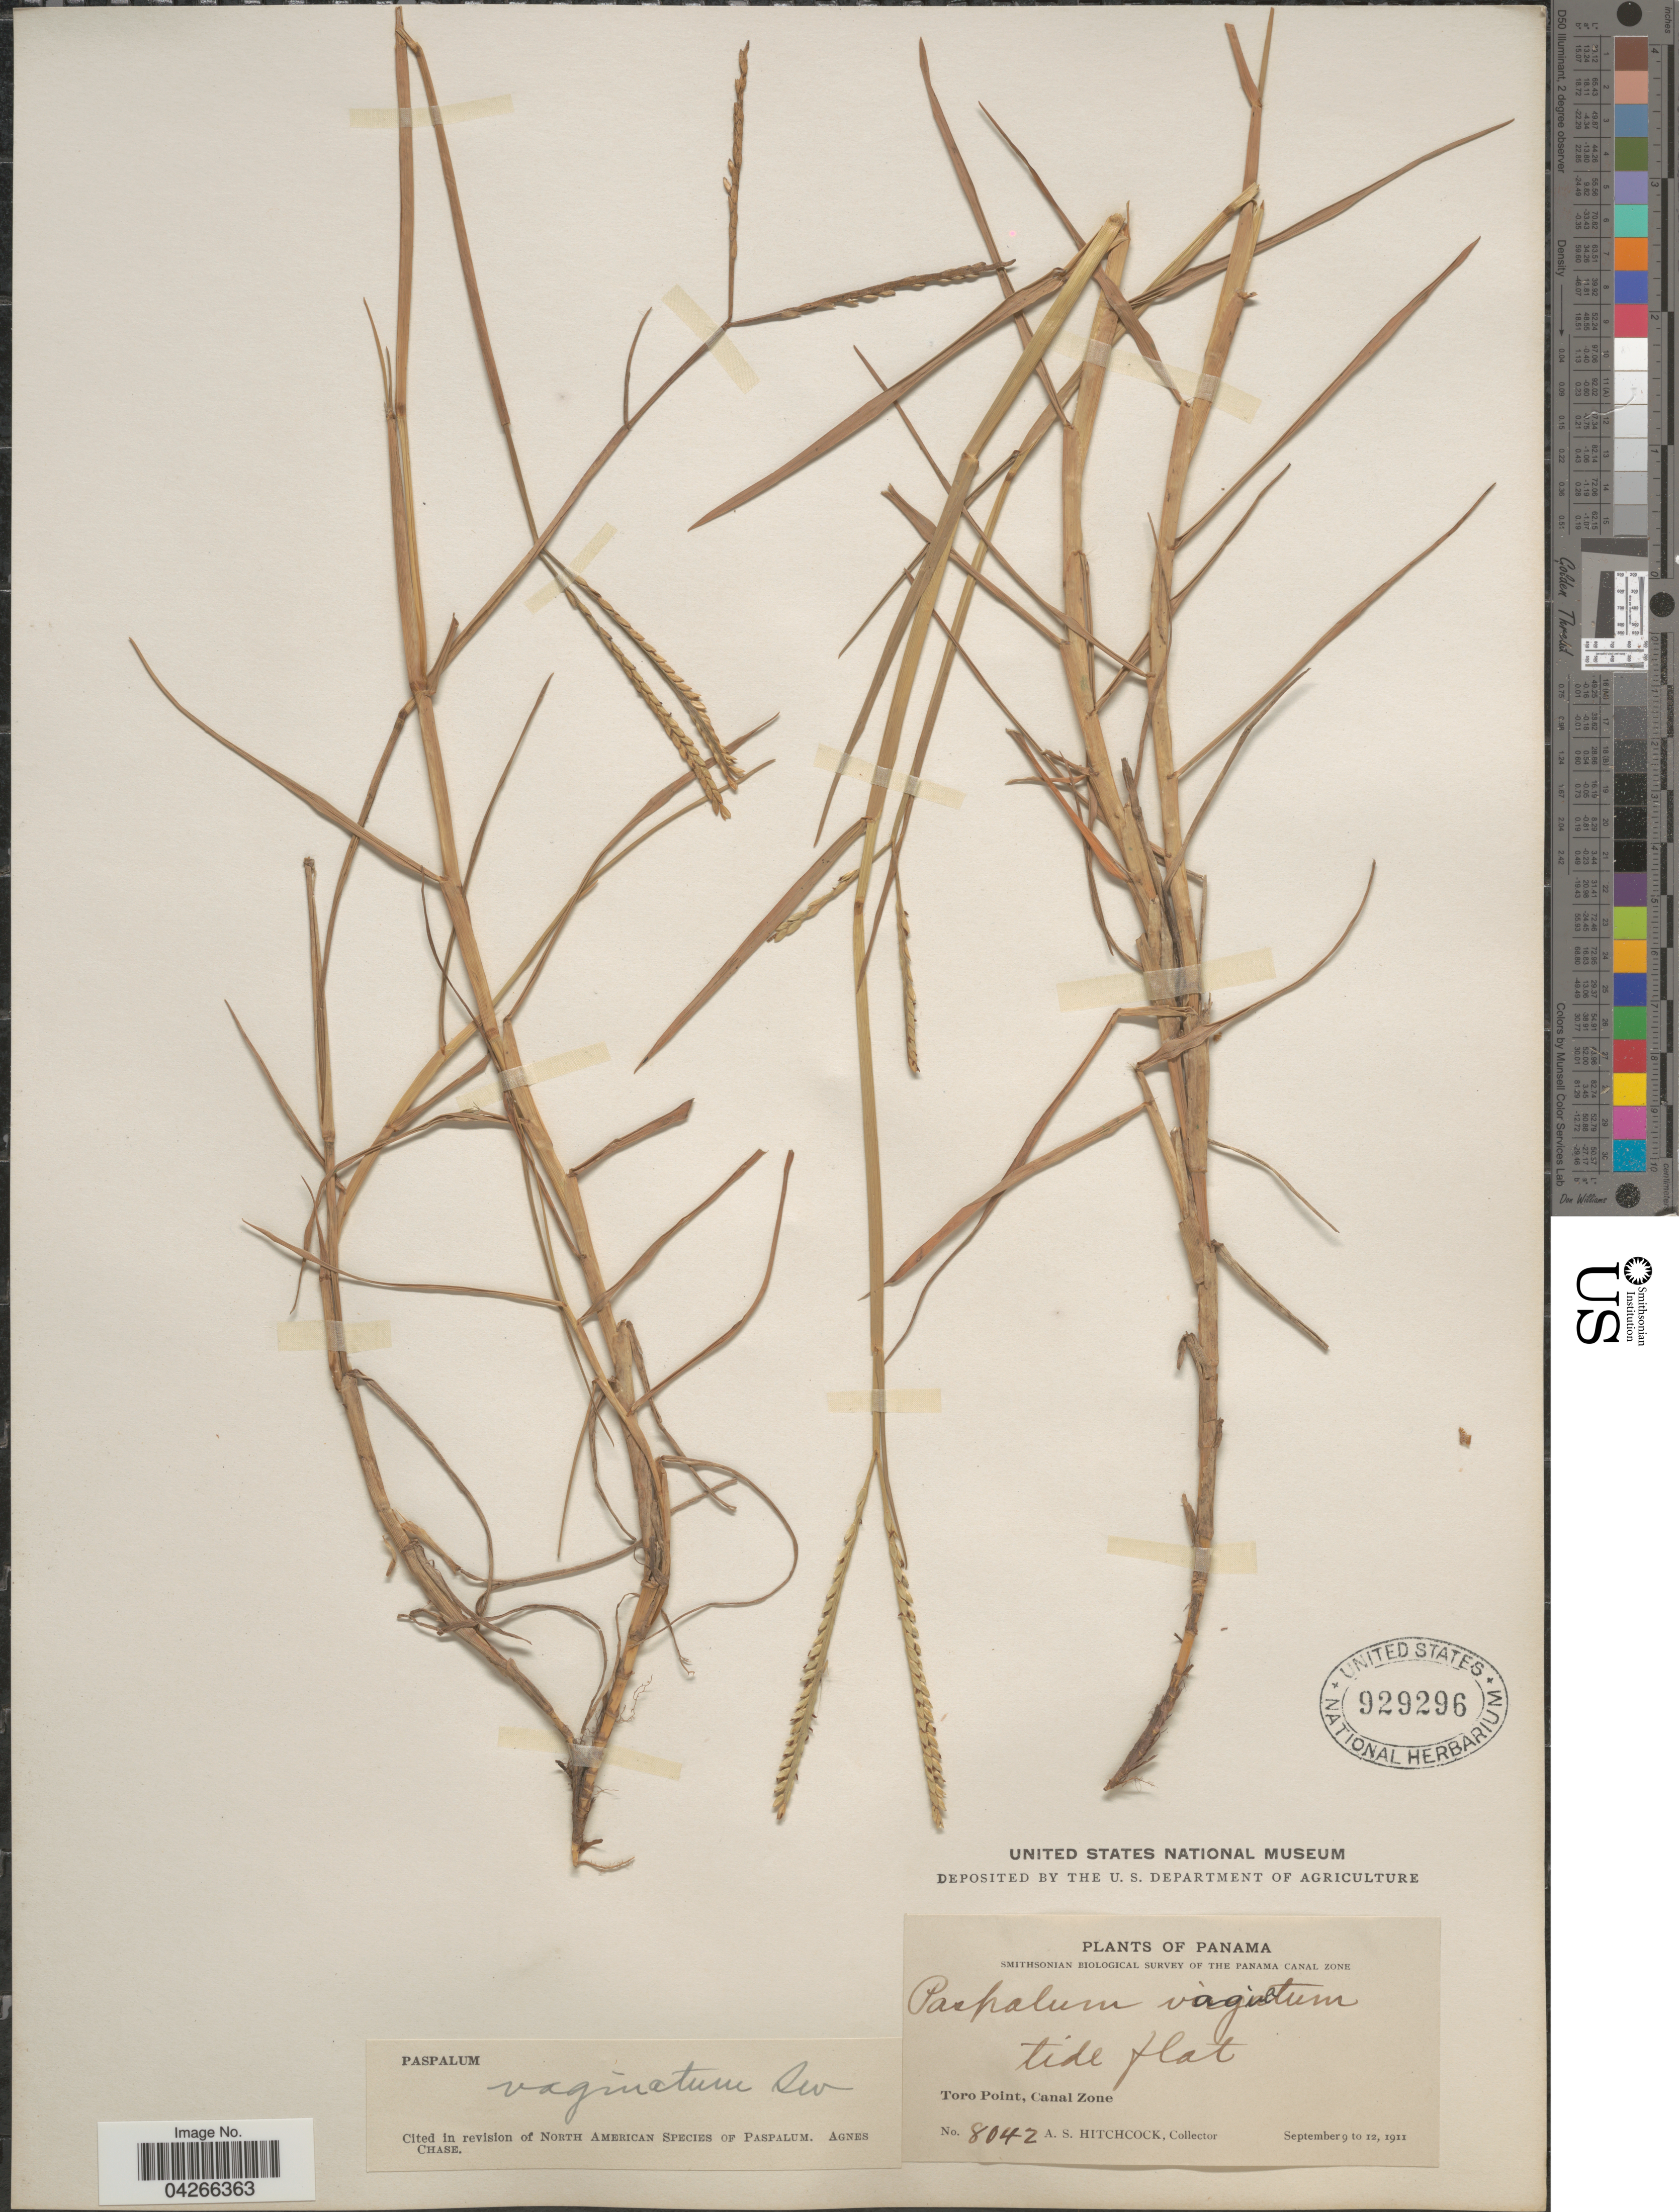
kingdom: Plantae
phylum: Tracheophyta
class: Liliopsida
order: Poales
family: Poaceae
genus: Paspalum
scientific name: Paspalum distichum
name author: L.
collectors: A. S. Hitchcock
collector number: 8042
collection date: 1911-09-09/1911-09-12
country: Panama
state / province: Colón / Panamá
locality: Smithsonian Biological Survey of the Panama Canal Zone. Toro Point, Canal Zone.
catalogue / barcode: US 929296